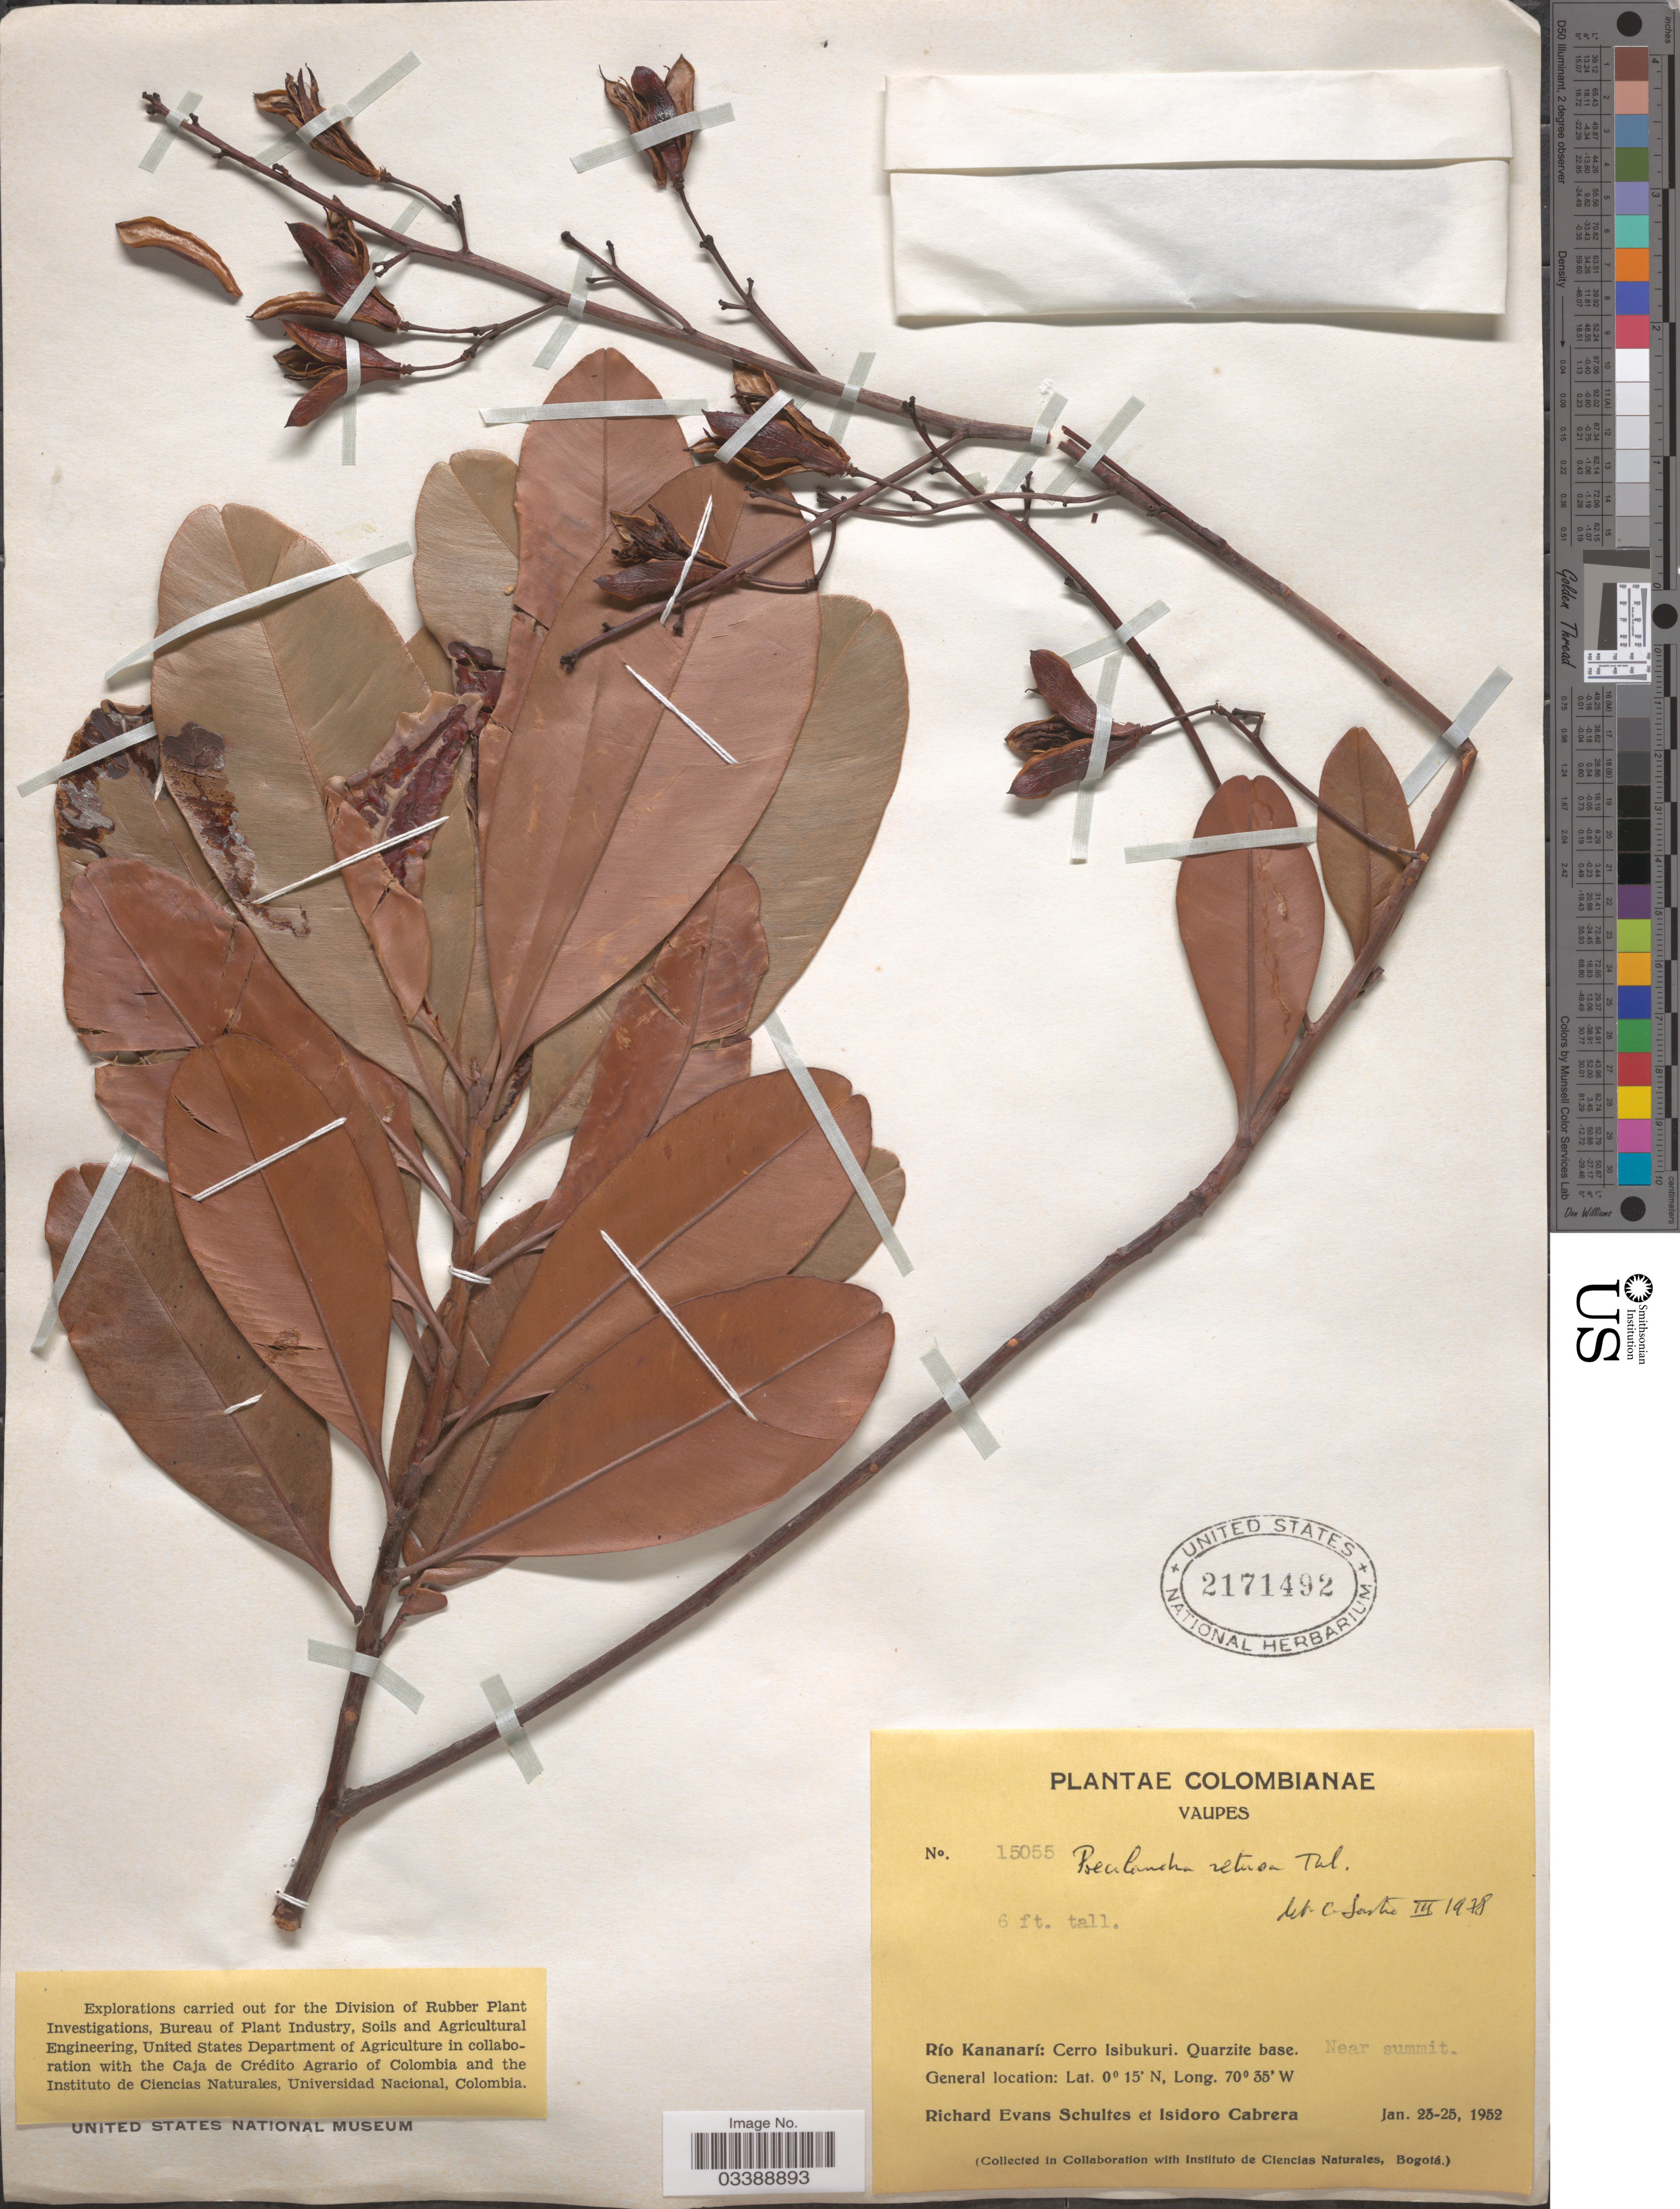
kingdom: Plantae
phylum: Tracheophyta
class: Magnoliopsida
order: Malpighiales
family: Ochnaceae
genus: Poecilandra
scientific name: Poecilandra retusa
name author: Tul.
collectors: R. E. Schultes & I. Cabrera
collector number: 15055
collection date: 1952-01-23/1952-01-25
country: Colombia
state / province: Vaupés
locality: Río Kananarí: Cerro Isibukuri. Quarzite base. Near summit.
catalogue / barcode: US 2171492